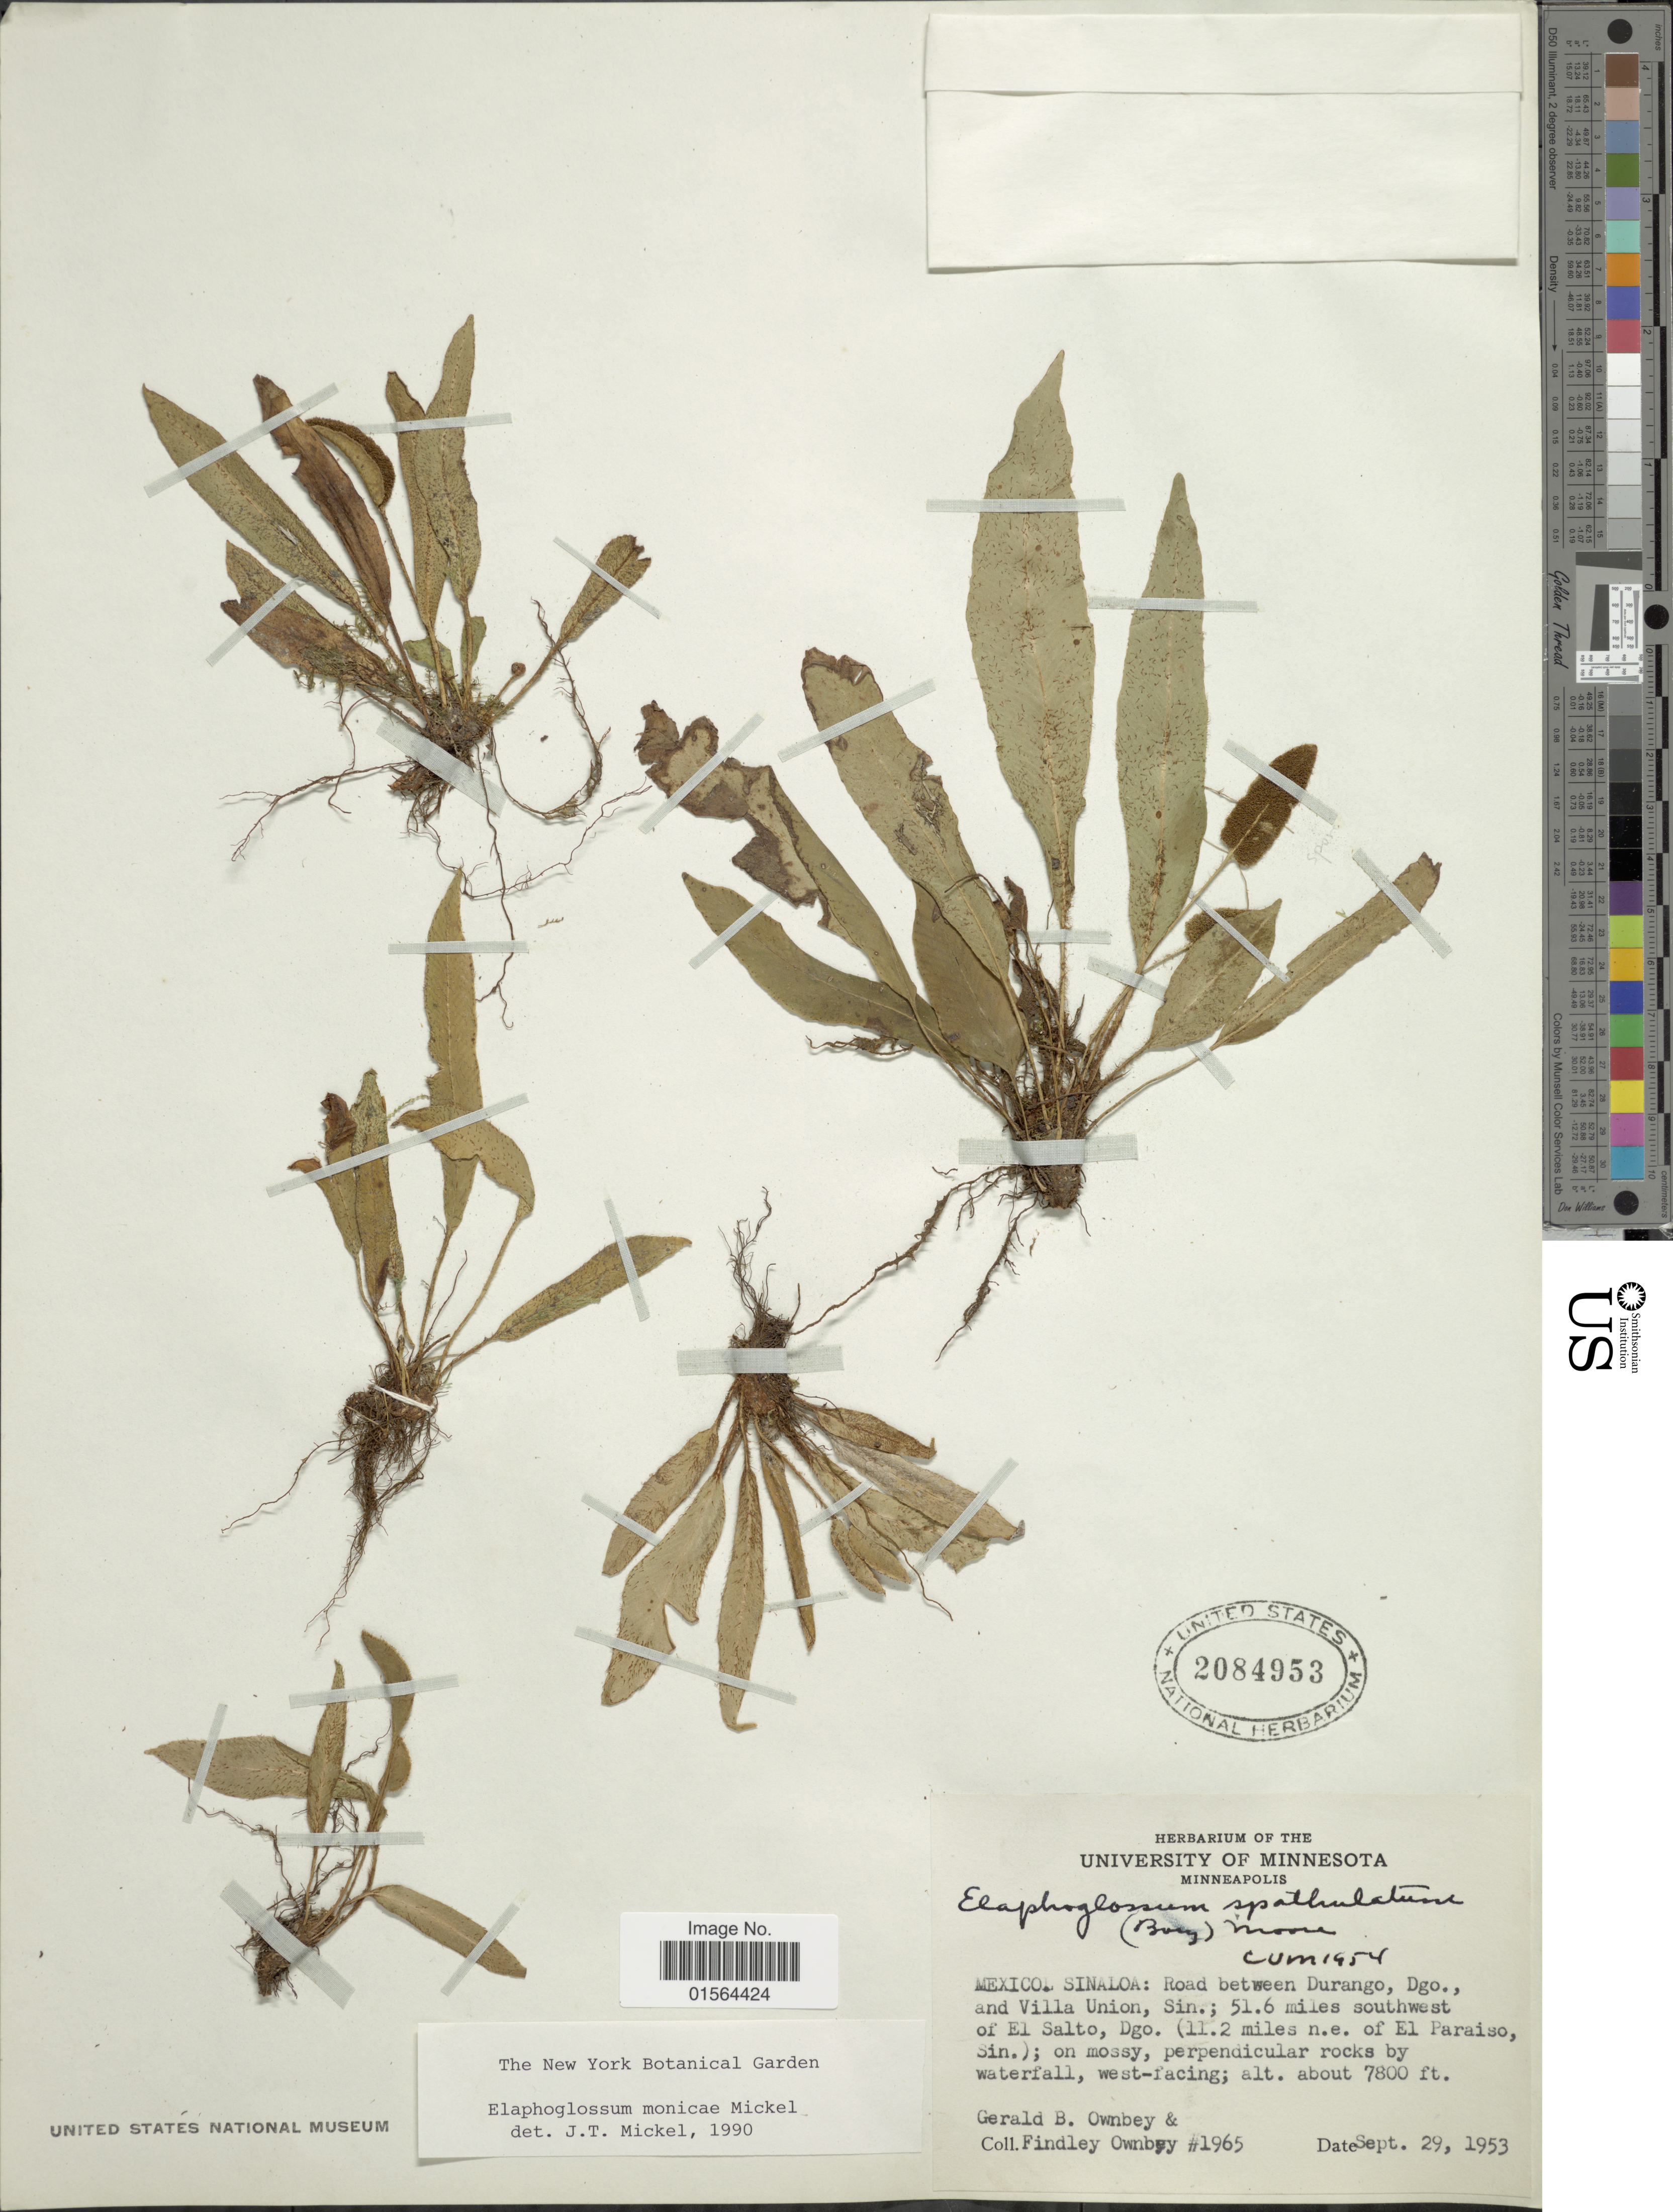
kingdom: Plantae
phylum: Tracheophyta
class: Polypodiopsida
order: Polypodiales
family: Dryopteridaceae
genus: Elaphoglossum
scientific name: Elaphoglossum monicae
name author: Mickel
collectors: G. B. Ownbey & F. Ownbey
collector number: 1965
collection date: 1953-09-29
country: Mexico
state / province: Sinaloa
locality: Sinaloa: road between Durango, Dgo., and Villa Union, Sin.; 51.6 miles southwest of El Salto, Dgo. (11.2 miles n.e. of El Paraiso, Sin.)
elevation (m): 2377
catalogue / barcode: US 2084953